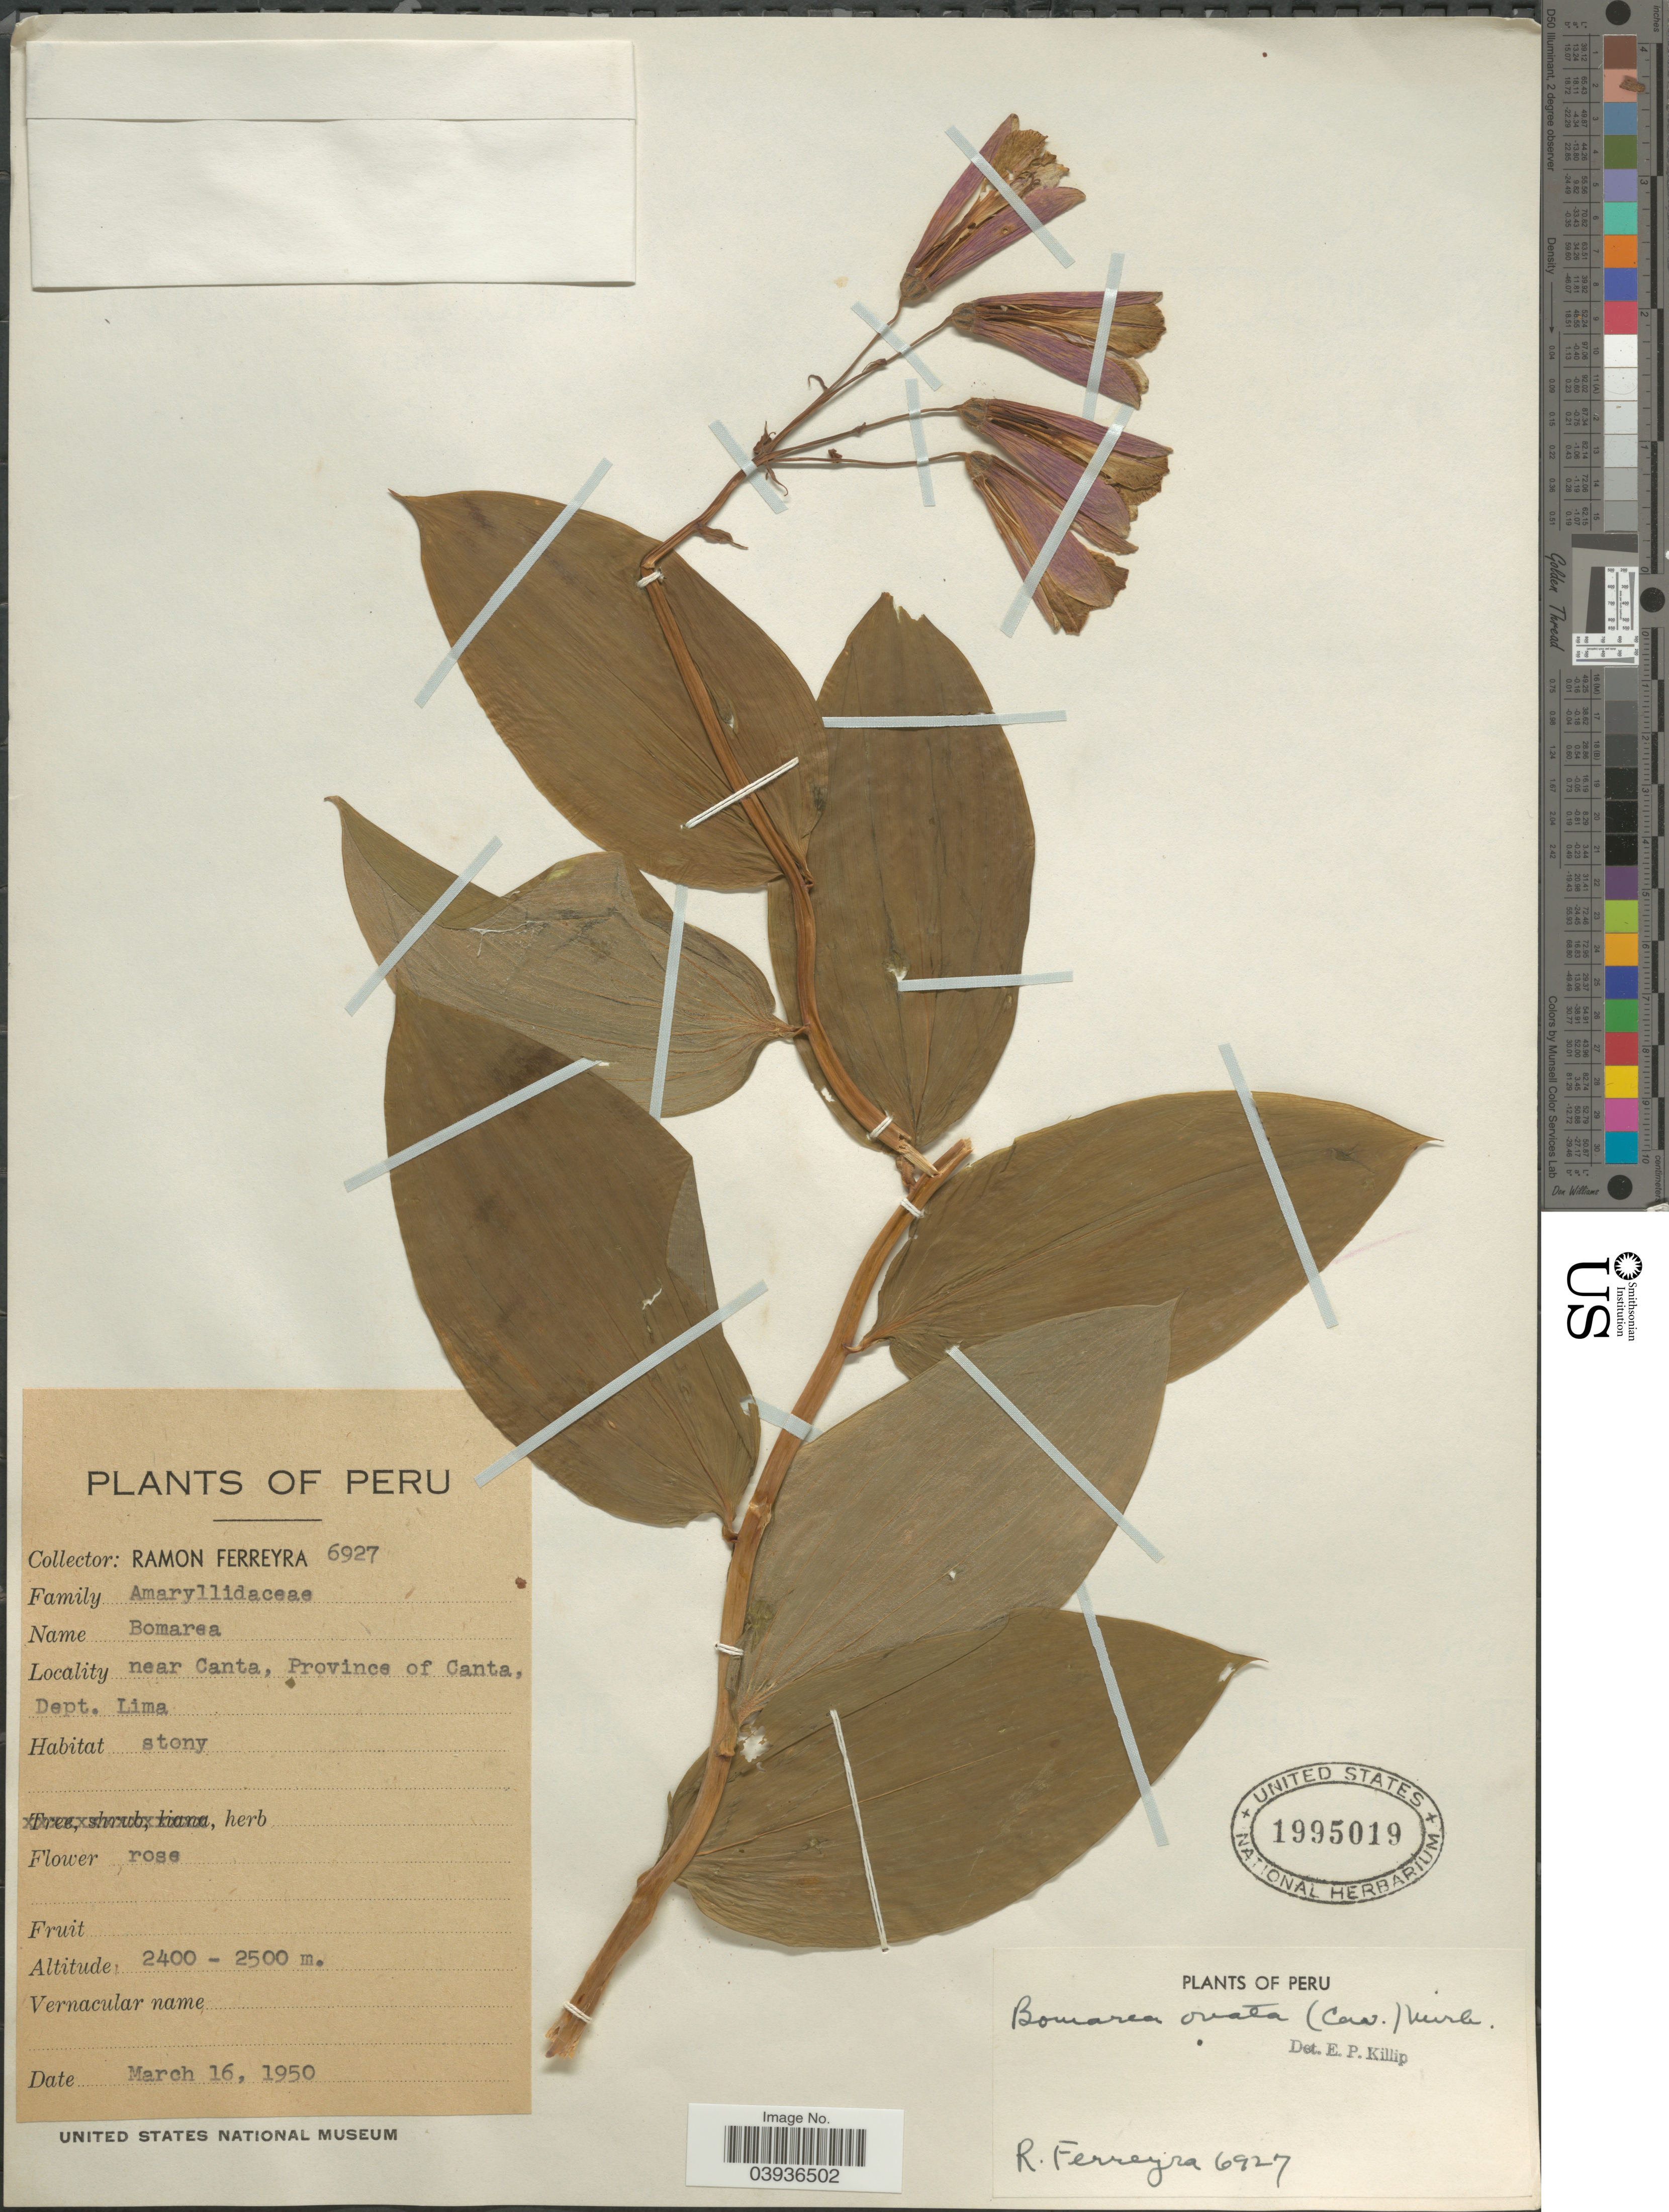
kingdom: Plantae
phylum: Tracheophyta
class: Liliopsida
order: Liliales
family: Alstroemeriaceae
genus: Bomarea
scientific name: Bomarea ovata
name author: (Cav.) Mirb.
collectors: R. A. Ferreyra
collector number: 6927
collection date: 1950-03-16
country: Peru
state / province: Lima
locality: Near canta, Province of Canta, Dept. Lima.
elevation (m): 2400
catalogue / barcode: US 1995019